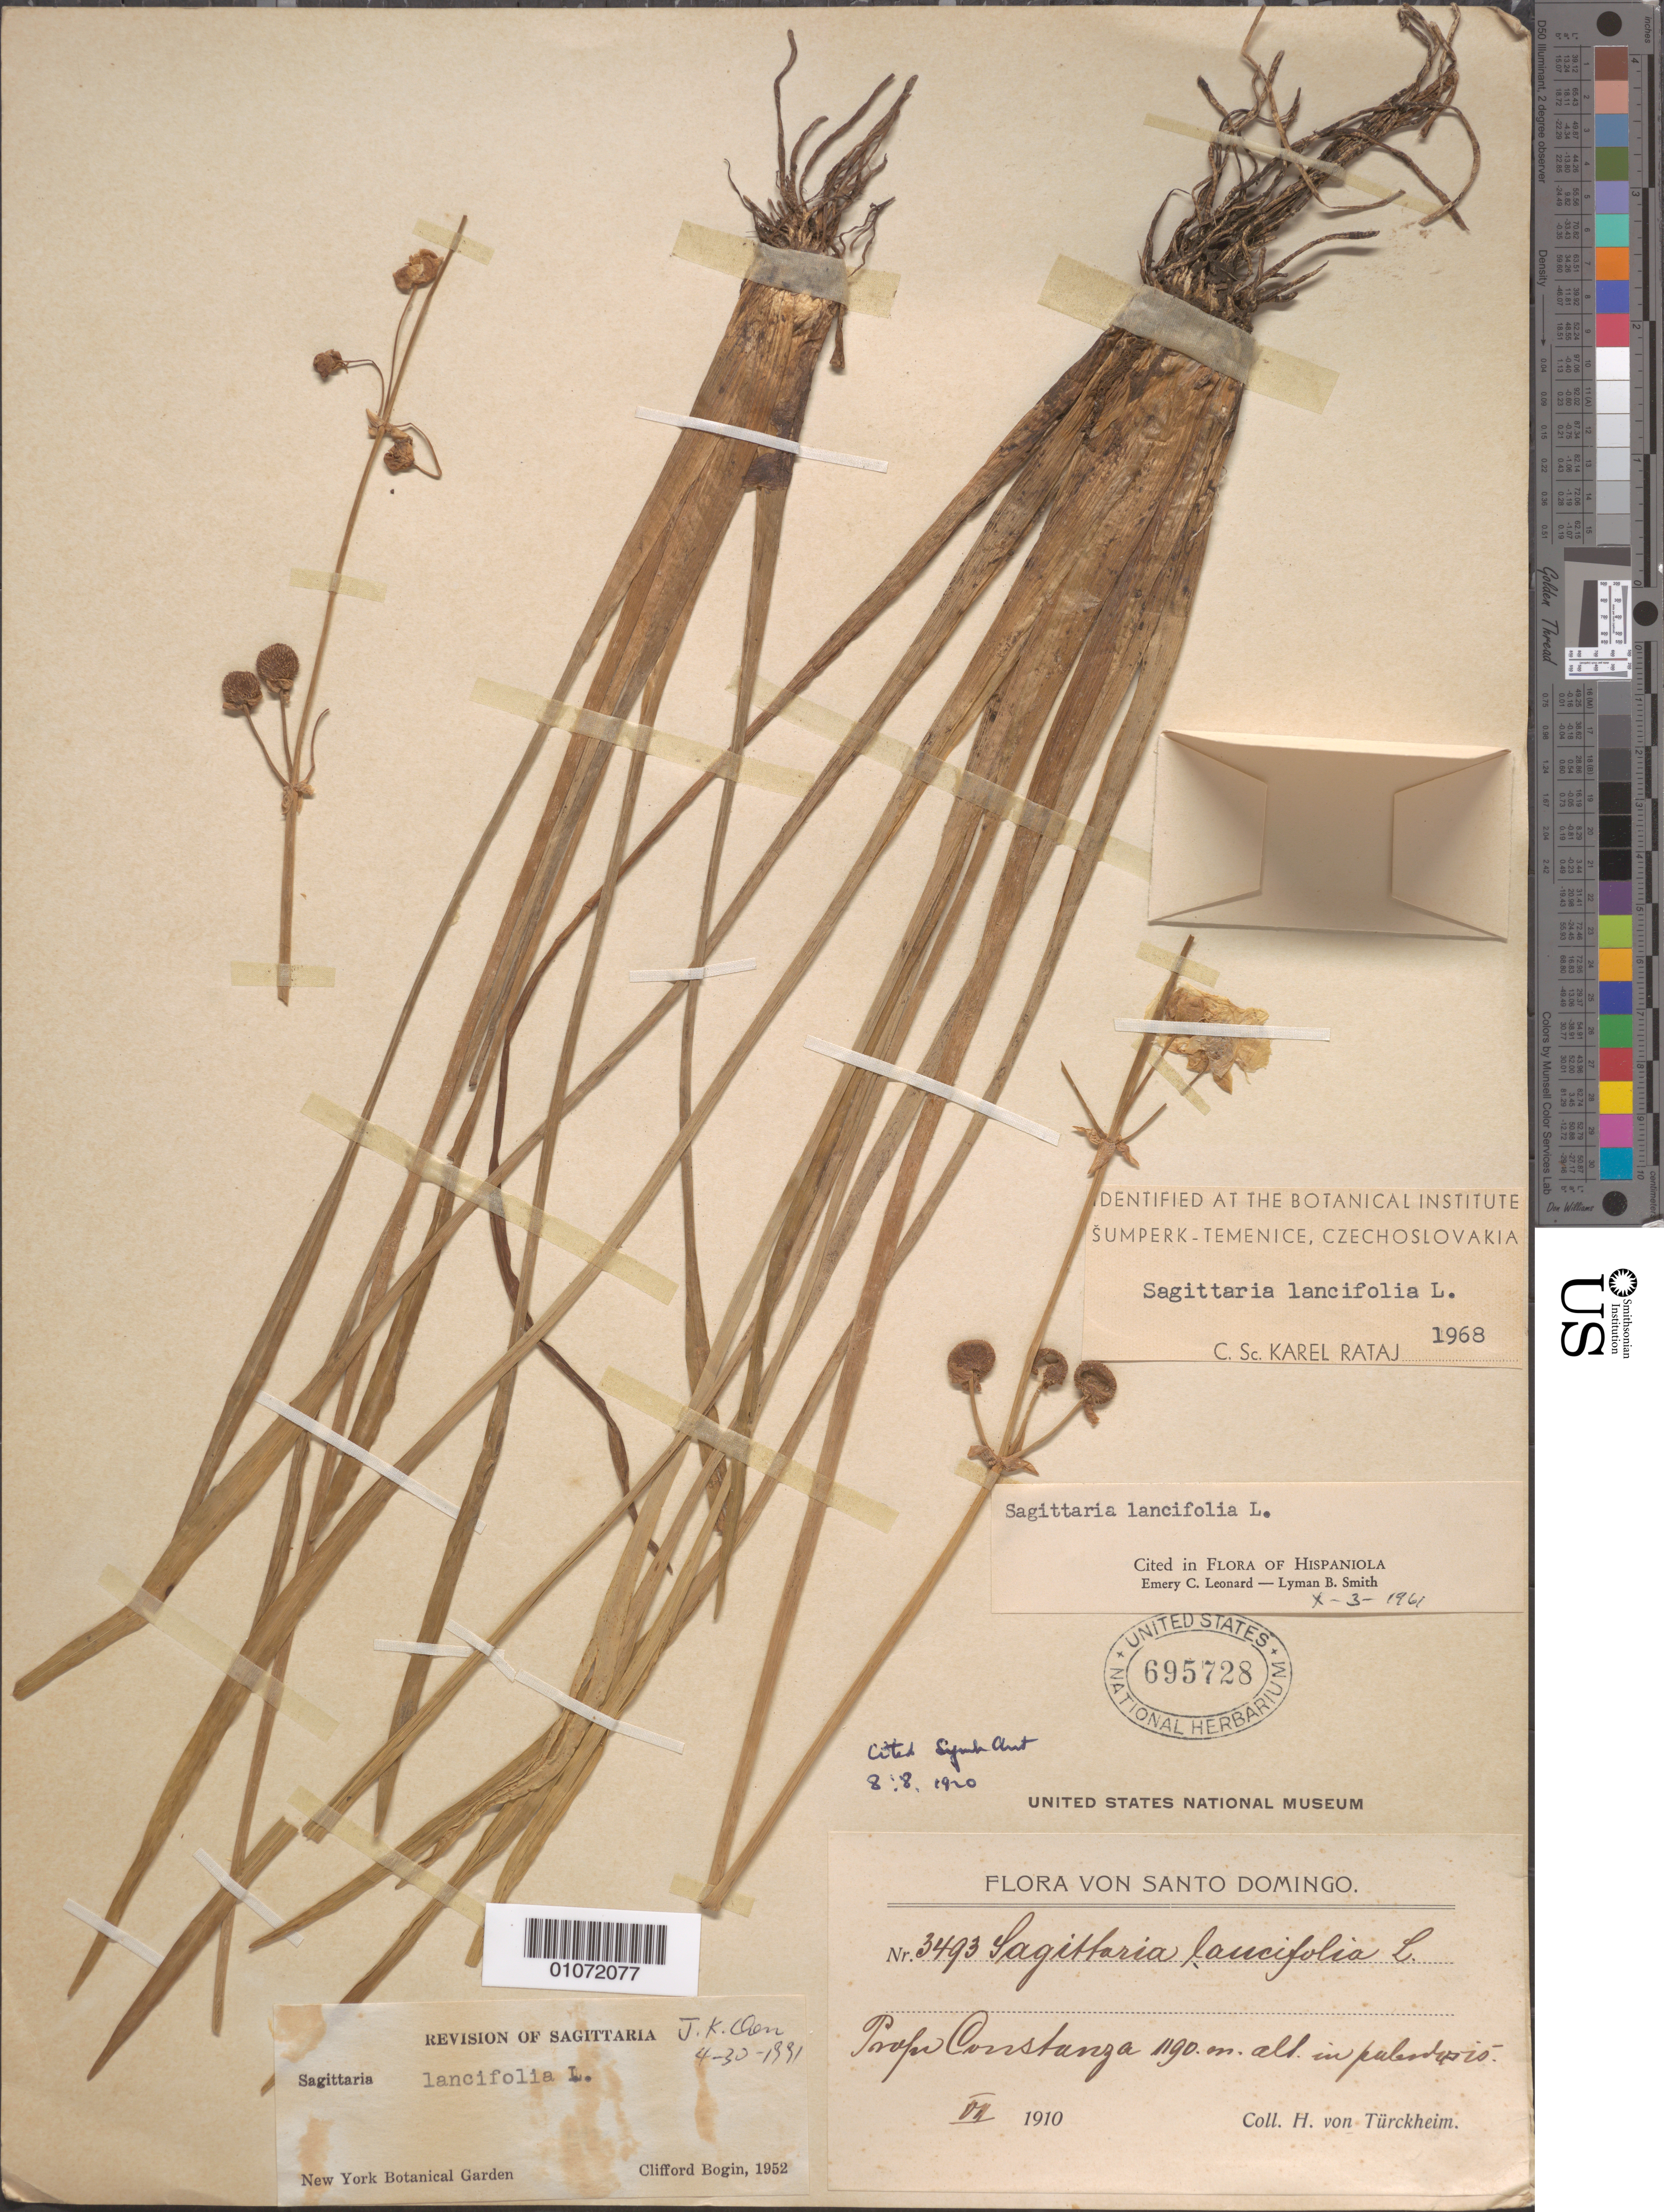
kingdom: Plantae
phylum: Tracheophyta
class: Liliopsida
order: Alismatales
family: Alismataceae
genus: Sagittaria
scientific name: Sagittaria lancifolia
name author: L.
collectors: H. von Türckheim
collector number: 3493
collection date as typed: Feb 1910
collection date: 1910-02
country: Dominican Republic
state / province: Santo Domingo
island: Hispaniola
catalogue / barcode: US 695728